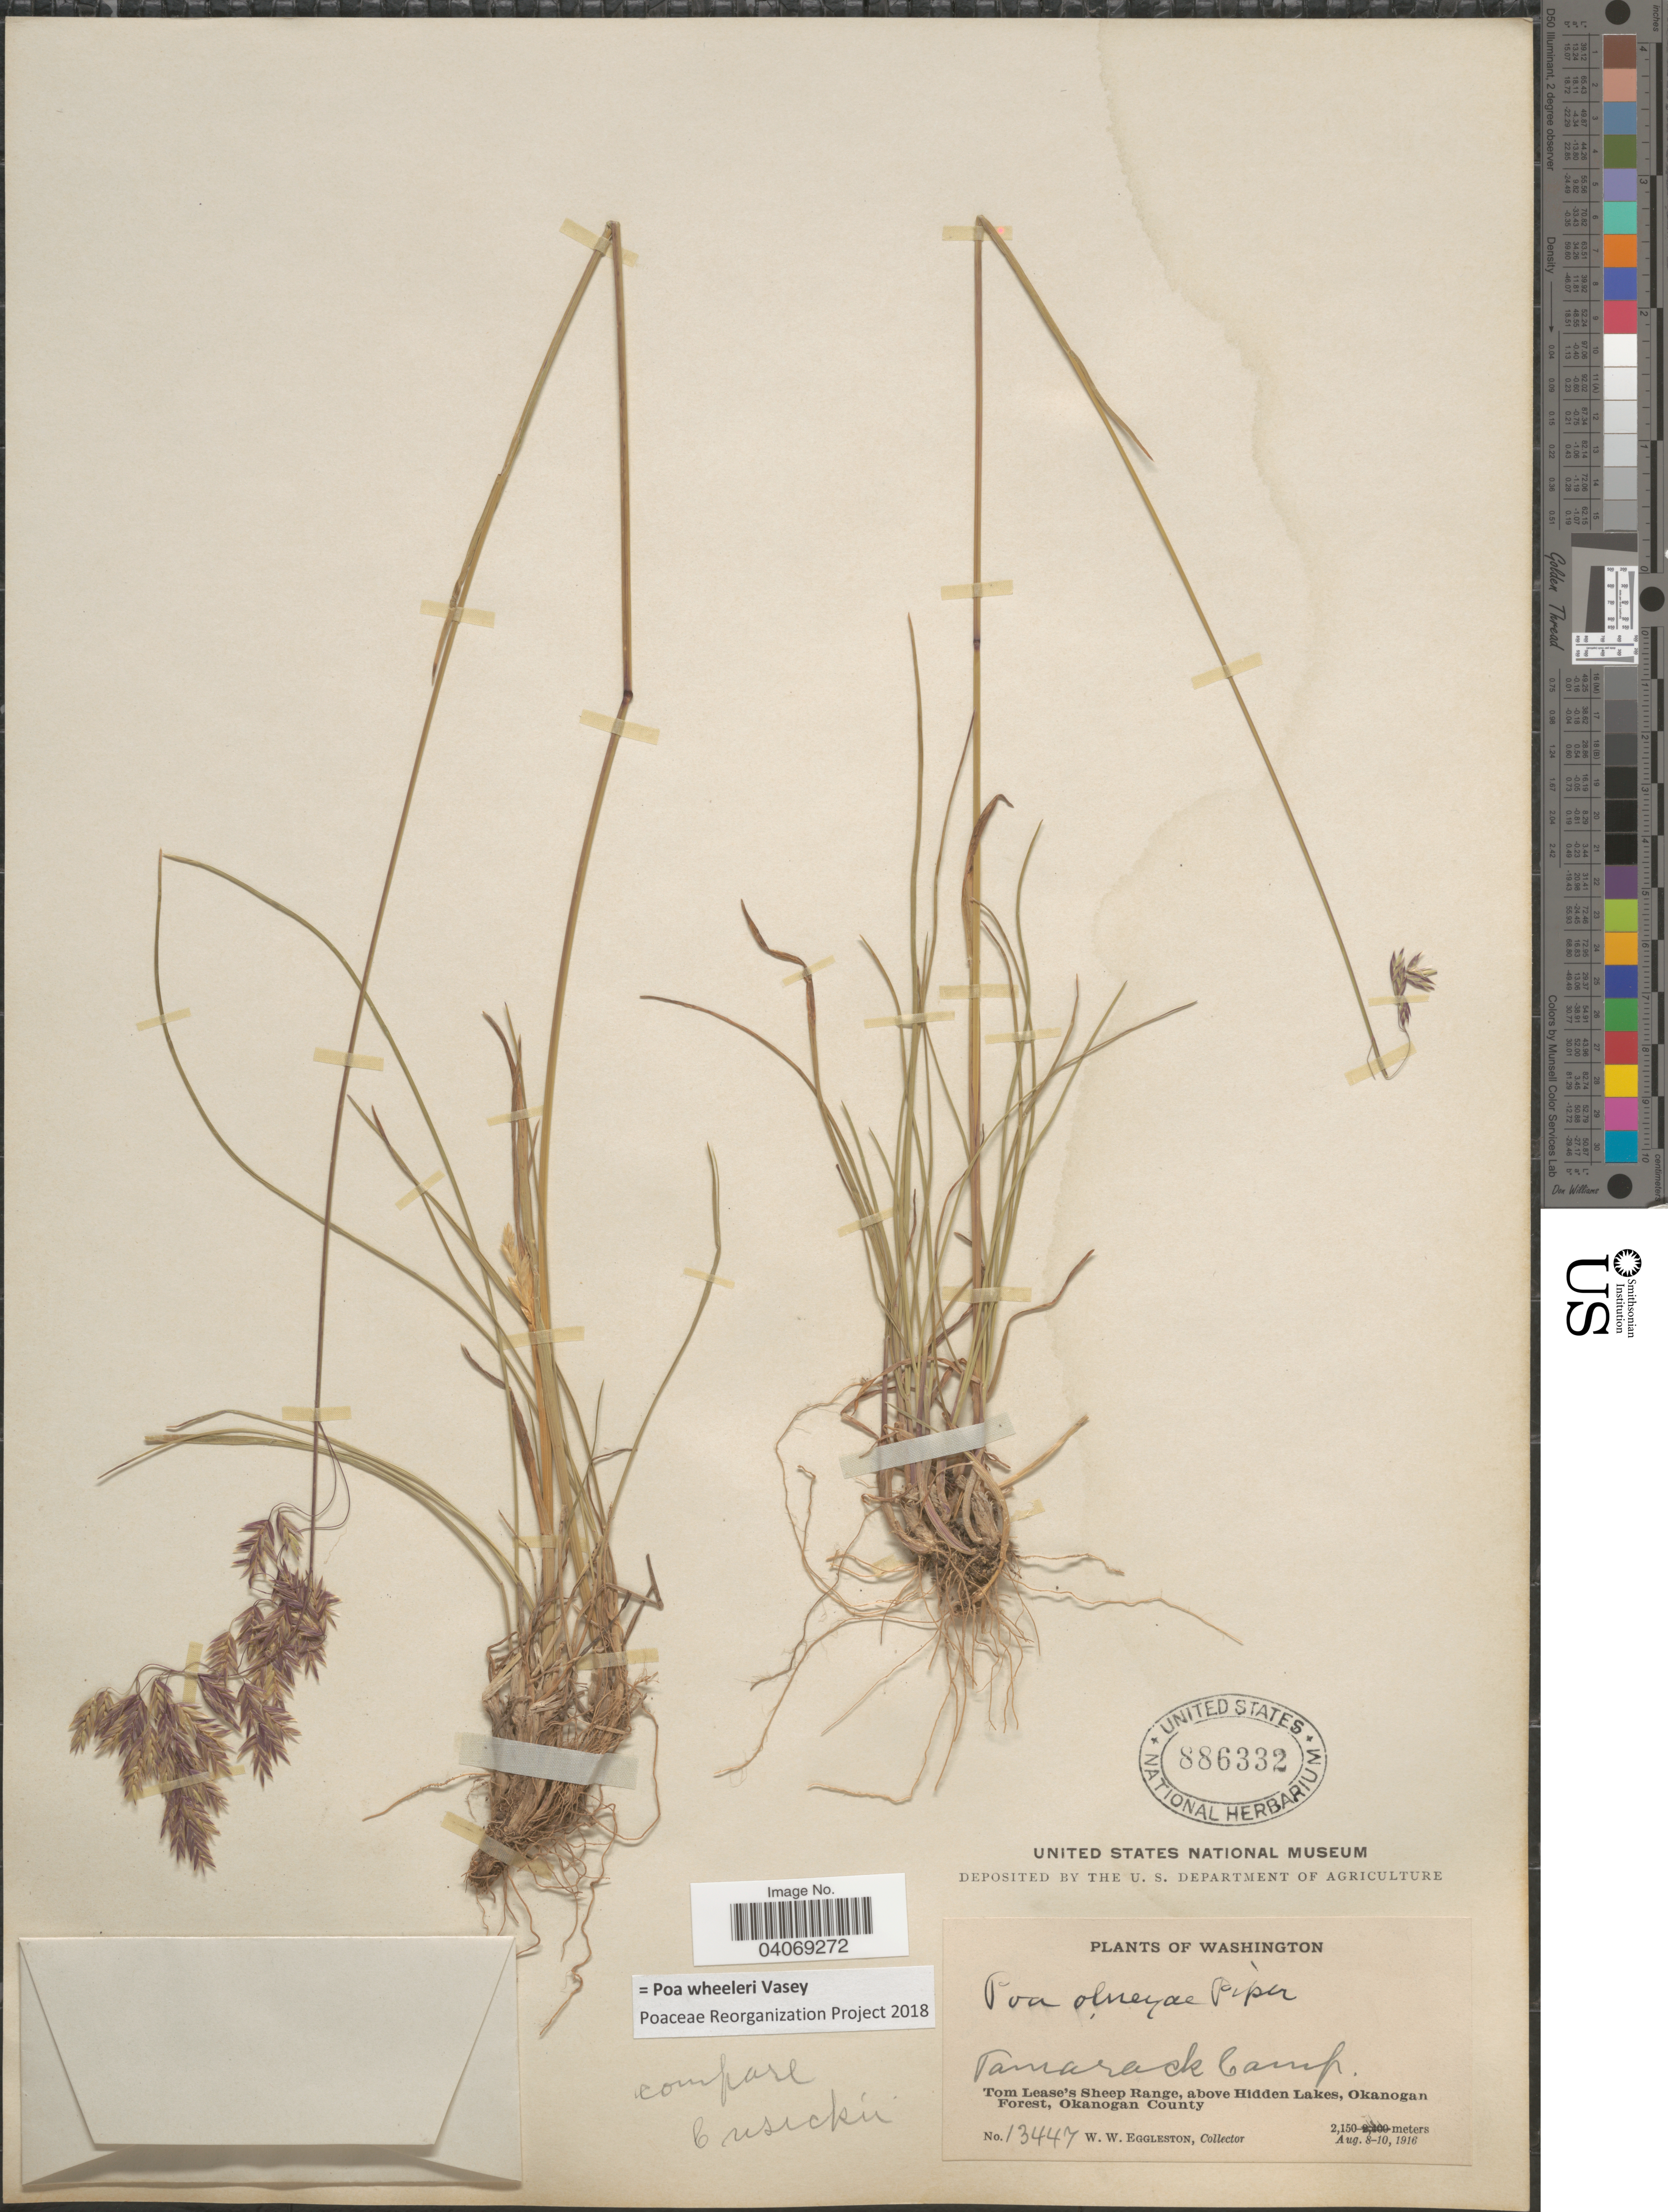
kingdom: Plantae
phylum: Tracheophyta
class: Liliopsida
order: Poales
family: Poaceae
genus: Poa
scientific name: Poa wheeleri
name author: Vasey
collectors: W. W. Eggleston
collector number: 13447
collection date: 1916-08-08/1916-08-10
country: United States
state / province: Washington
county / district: Okanogan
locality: Tamarack Camp. Tom Lease's Sheep Range, above Hidden Lakes, Okanogan Forest, Okanogan County.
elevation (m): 2150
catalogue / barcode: US 886332